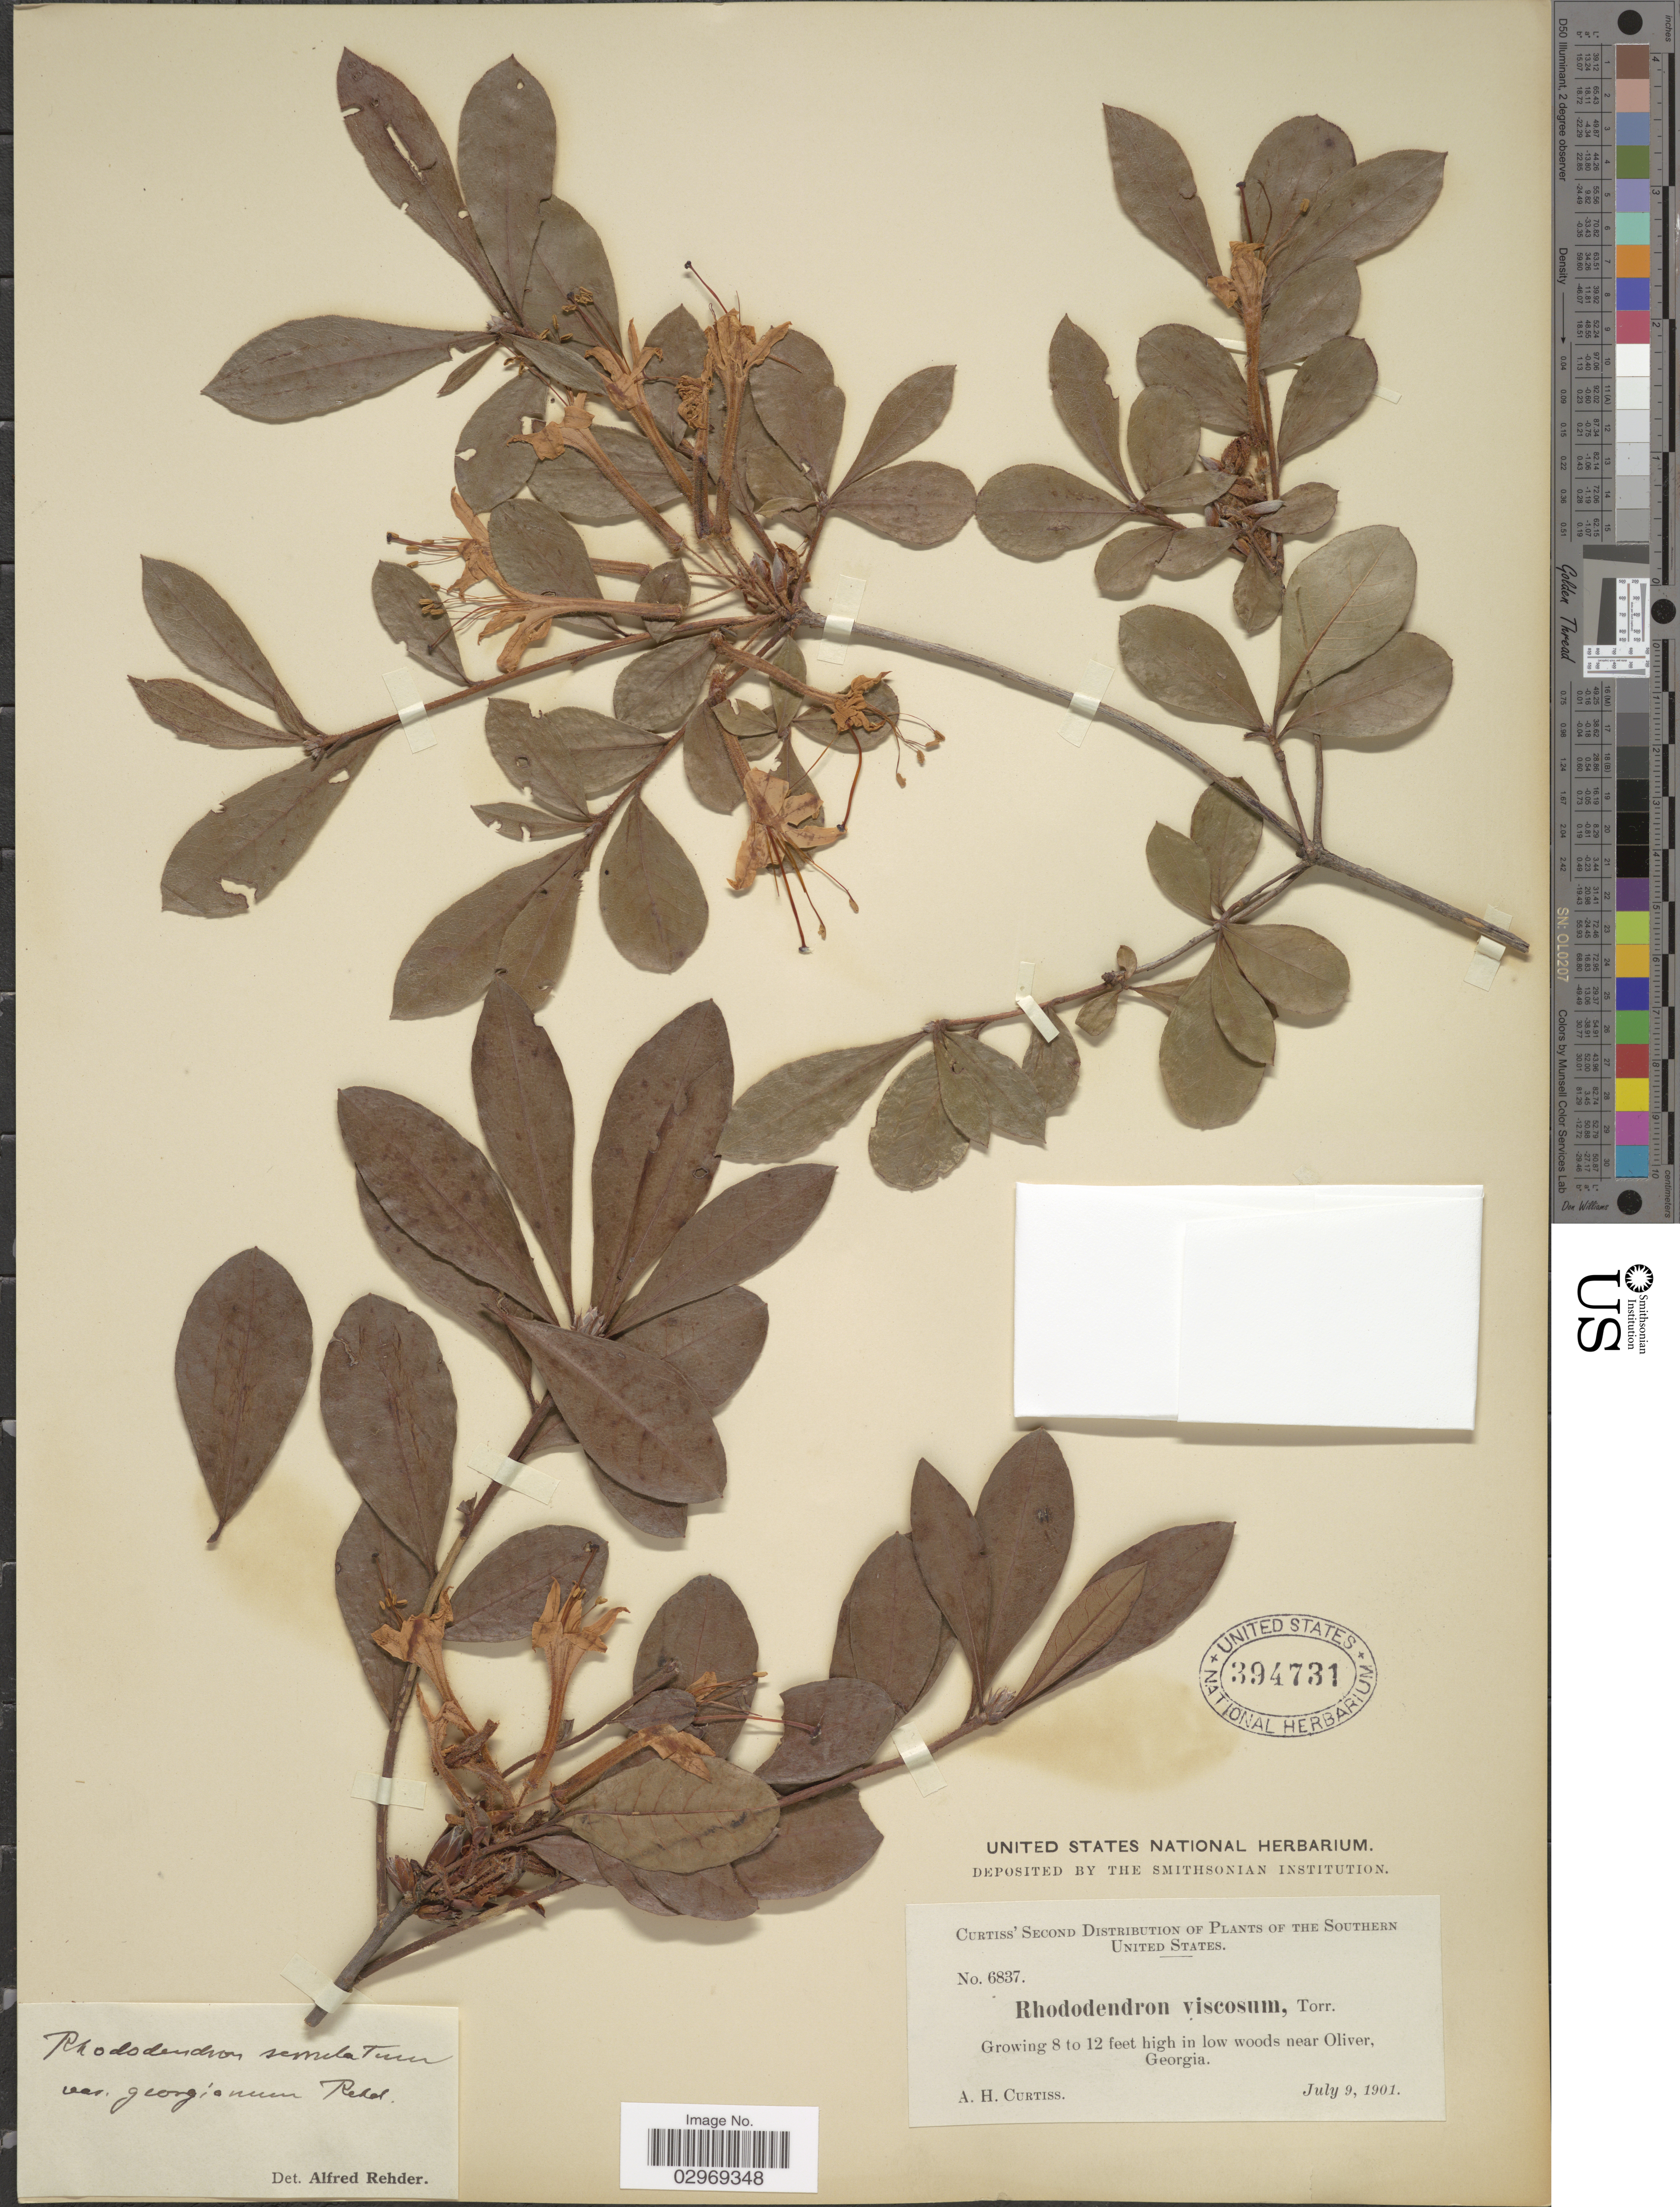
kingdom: Plantae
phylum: Tracheophyta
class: Magnoliopsida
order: Ericales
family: Ericaceae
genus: Rhododendron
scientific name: Rhododendron serrulatum var. georgianum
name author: Rehder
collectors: A. H. Curtiss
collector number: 6837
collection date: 1901-07-09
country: United States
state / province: Georgia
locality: Southern United States. in low woods near Oliver.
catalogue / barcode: US 394731